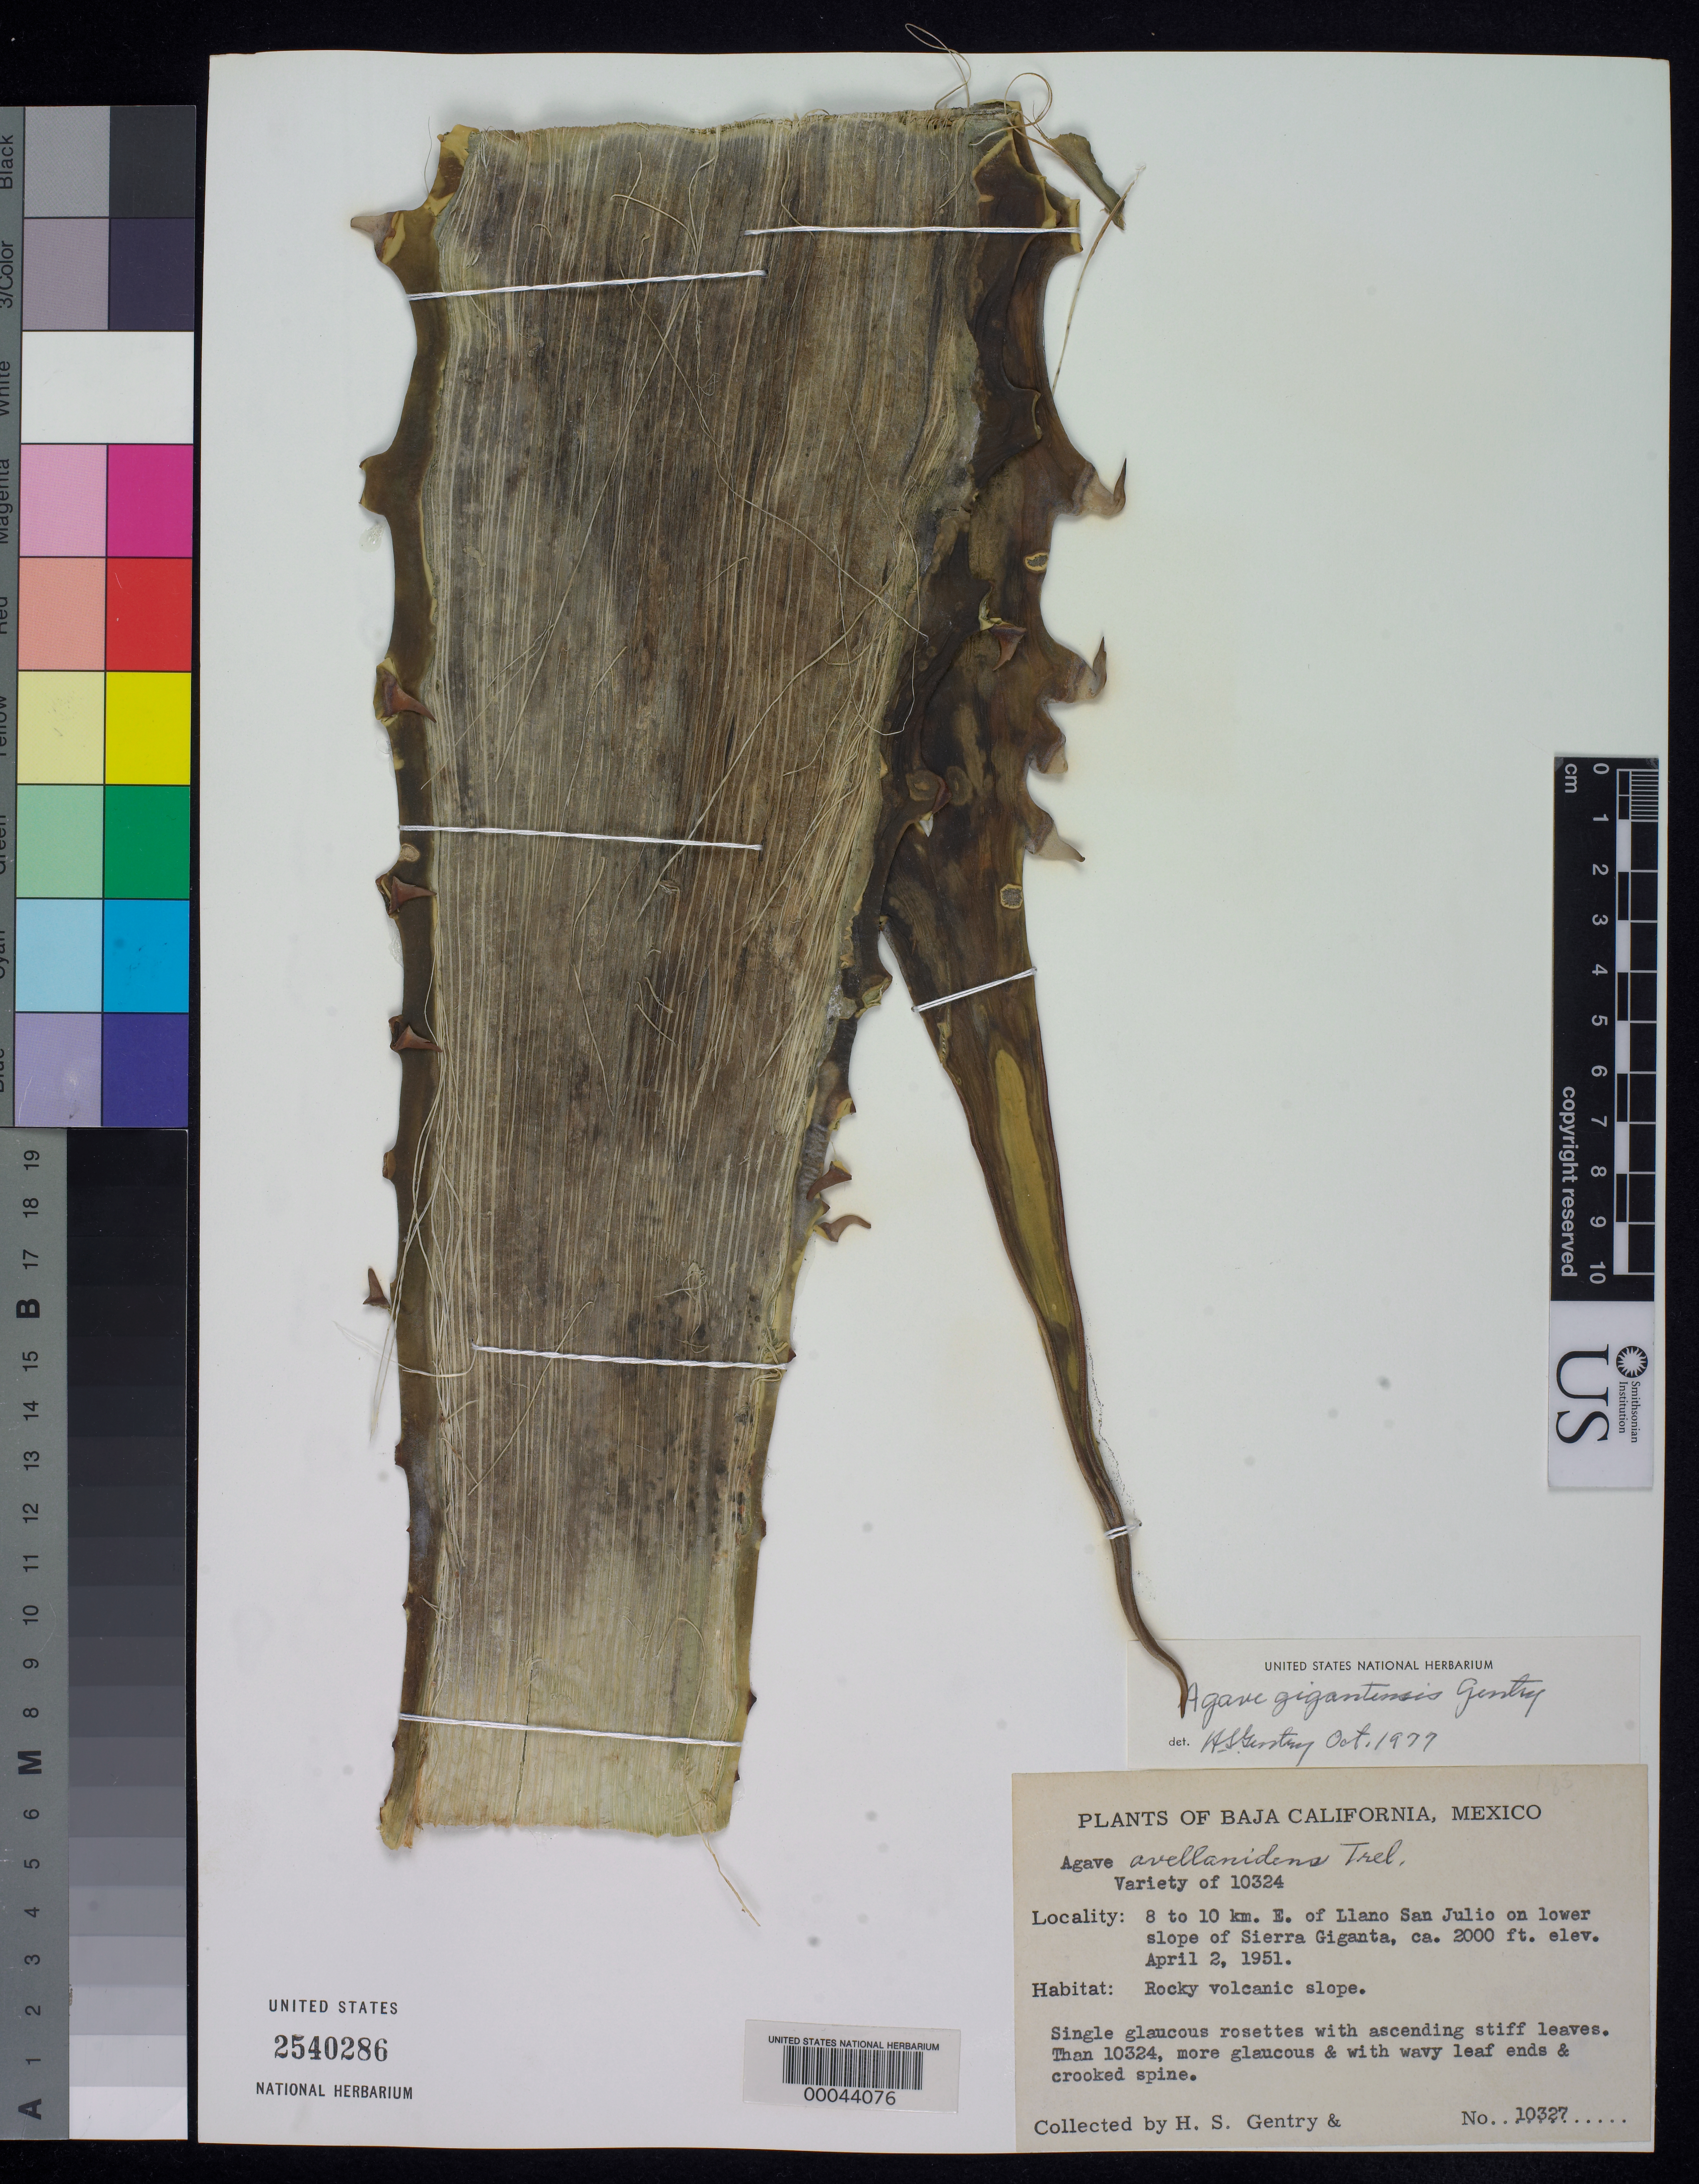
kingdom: Plantae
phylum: Tracheophyta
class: Liliopsida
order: Asparagales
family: Asparagaceae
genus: Agave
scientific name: Agave gigantensis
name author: Gentry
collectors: H. S. Gentry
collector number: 10327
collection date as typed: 02 Apr 1951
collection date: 1951-04-02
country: Mexico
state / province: Baja California Sur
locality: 8-10 km E of Llano San Julio on lower slope of Sierra Giganta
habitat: Rocky volcanic slope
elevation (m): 610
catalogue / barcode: US 2540286